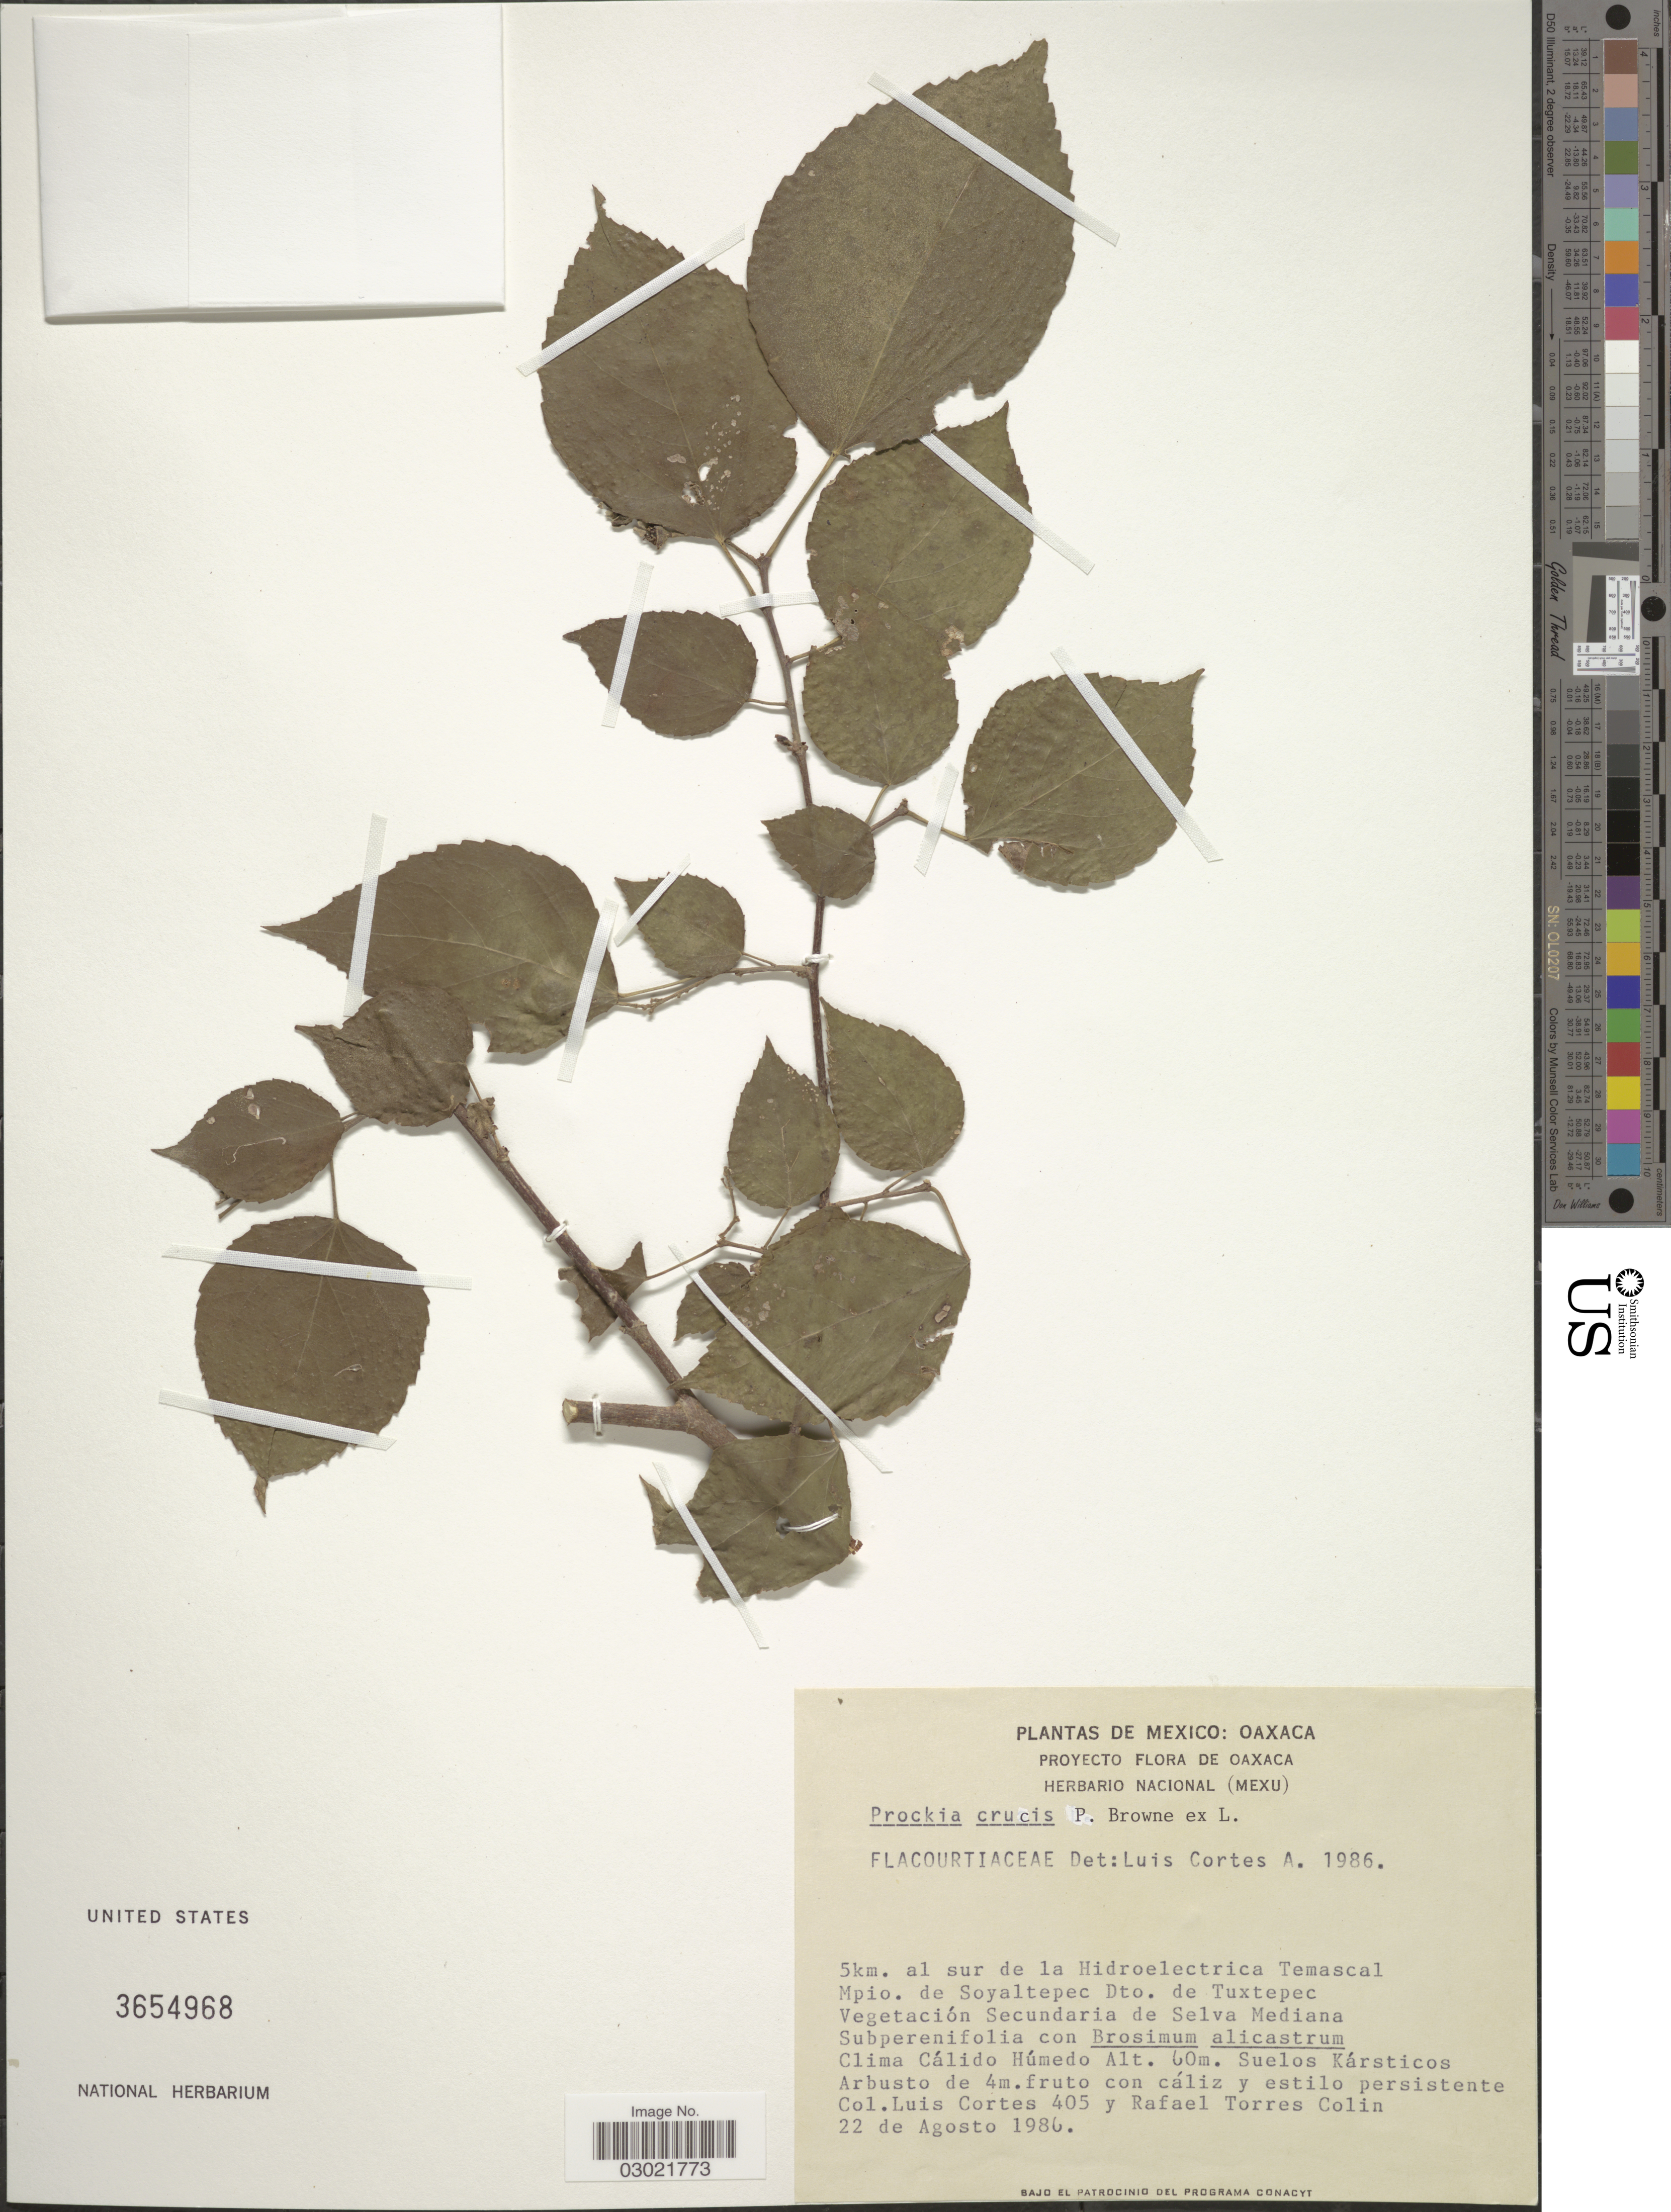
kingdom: Plantae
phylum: Tracheophyta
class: Magnoliopsida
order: Malpighiales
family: Salicaceae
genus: Prockia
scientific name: Prockia crucis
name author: P. Browne ex L.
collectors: L. Cortes & R. Torres C.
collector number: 405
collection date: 1986-08-22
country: Mexico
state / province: Oaxaca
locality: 5km. al sur de la Hidroelectrica Temascal. Mpio. de Soyaltepec Dto. de Tuxtepec. Vegetación Secundario de Selva Mediana.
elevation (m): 60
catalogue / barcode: US 3654968